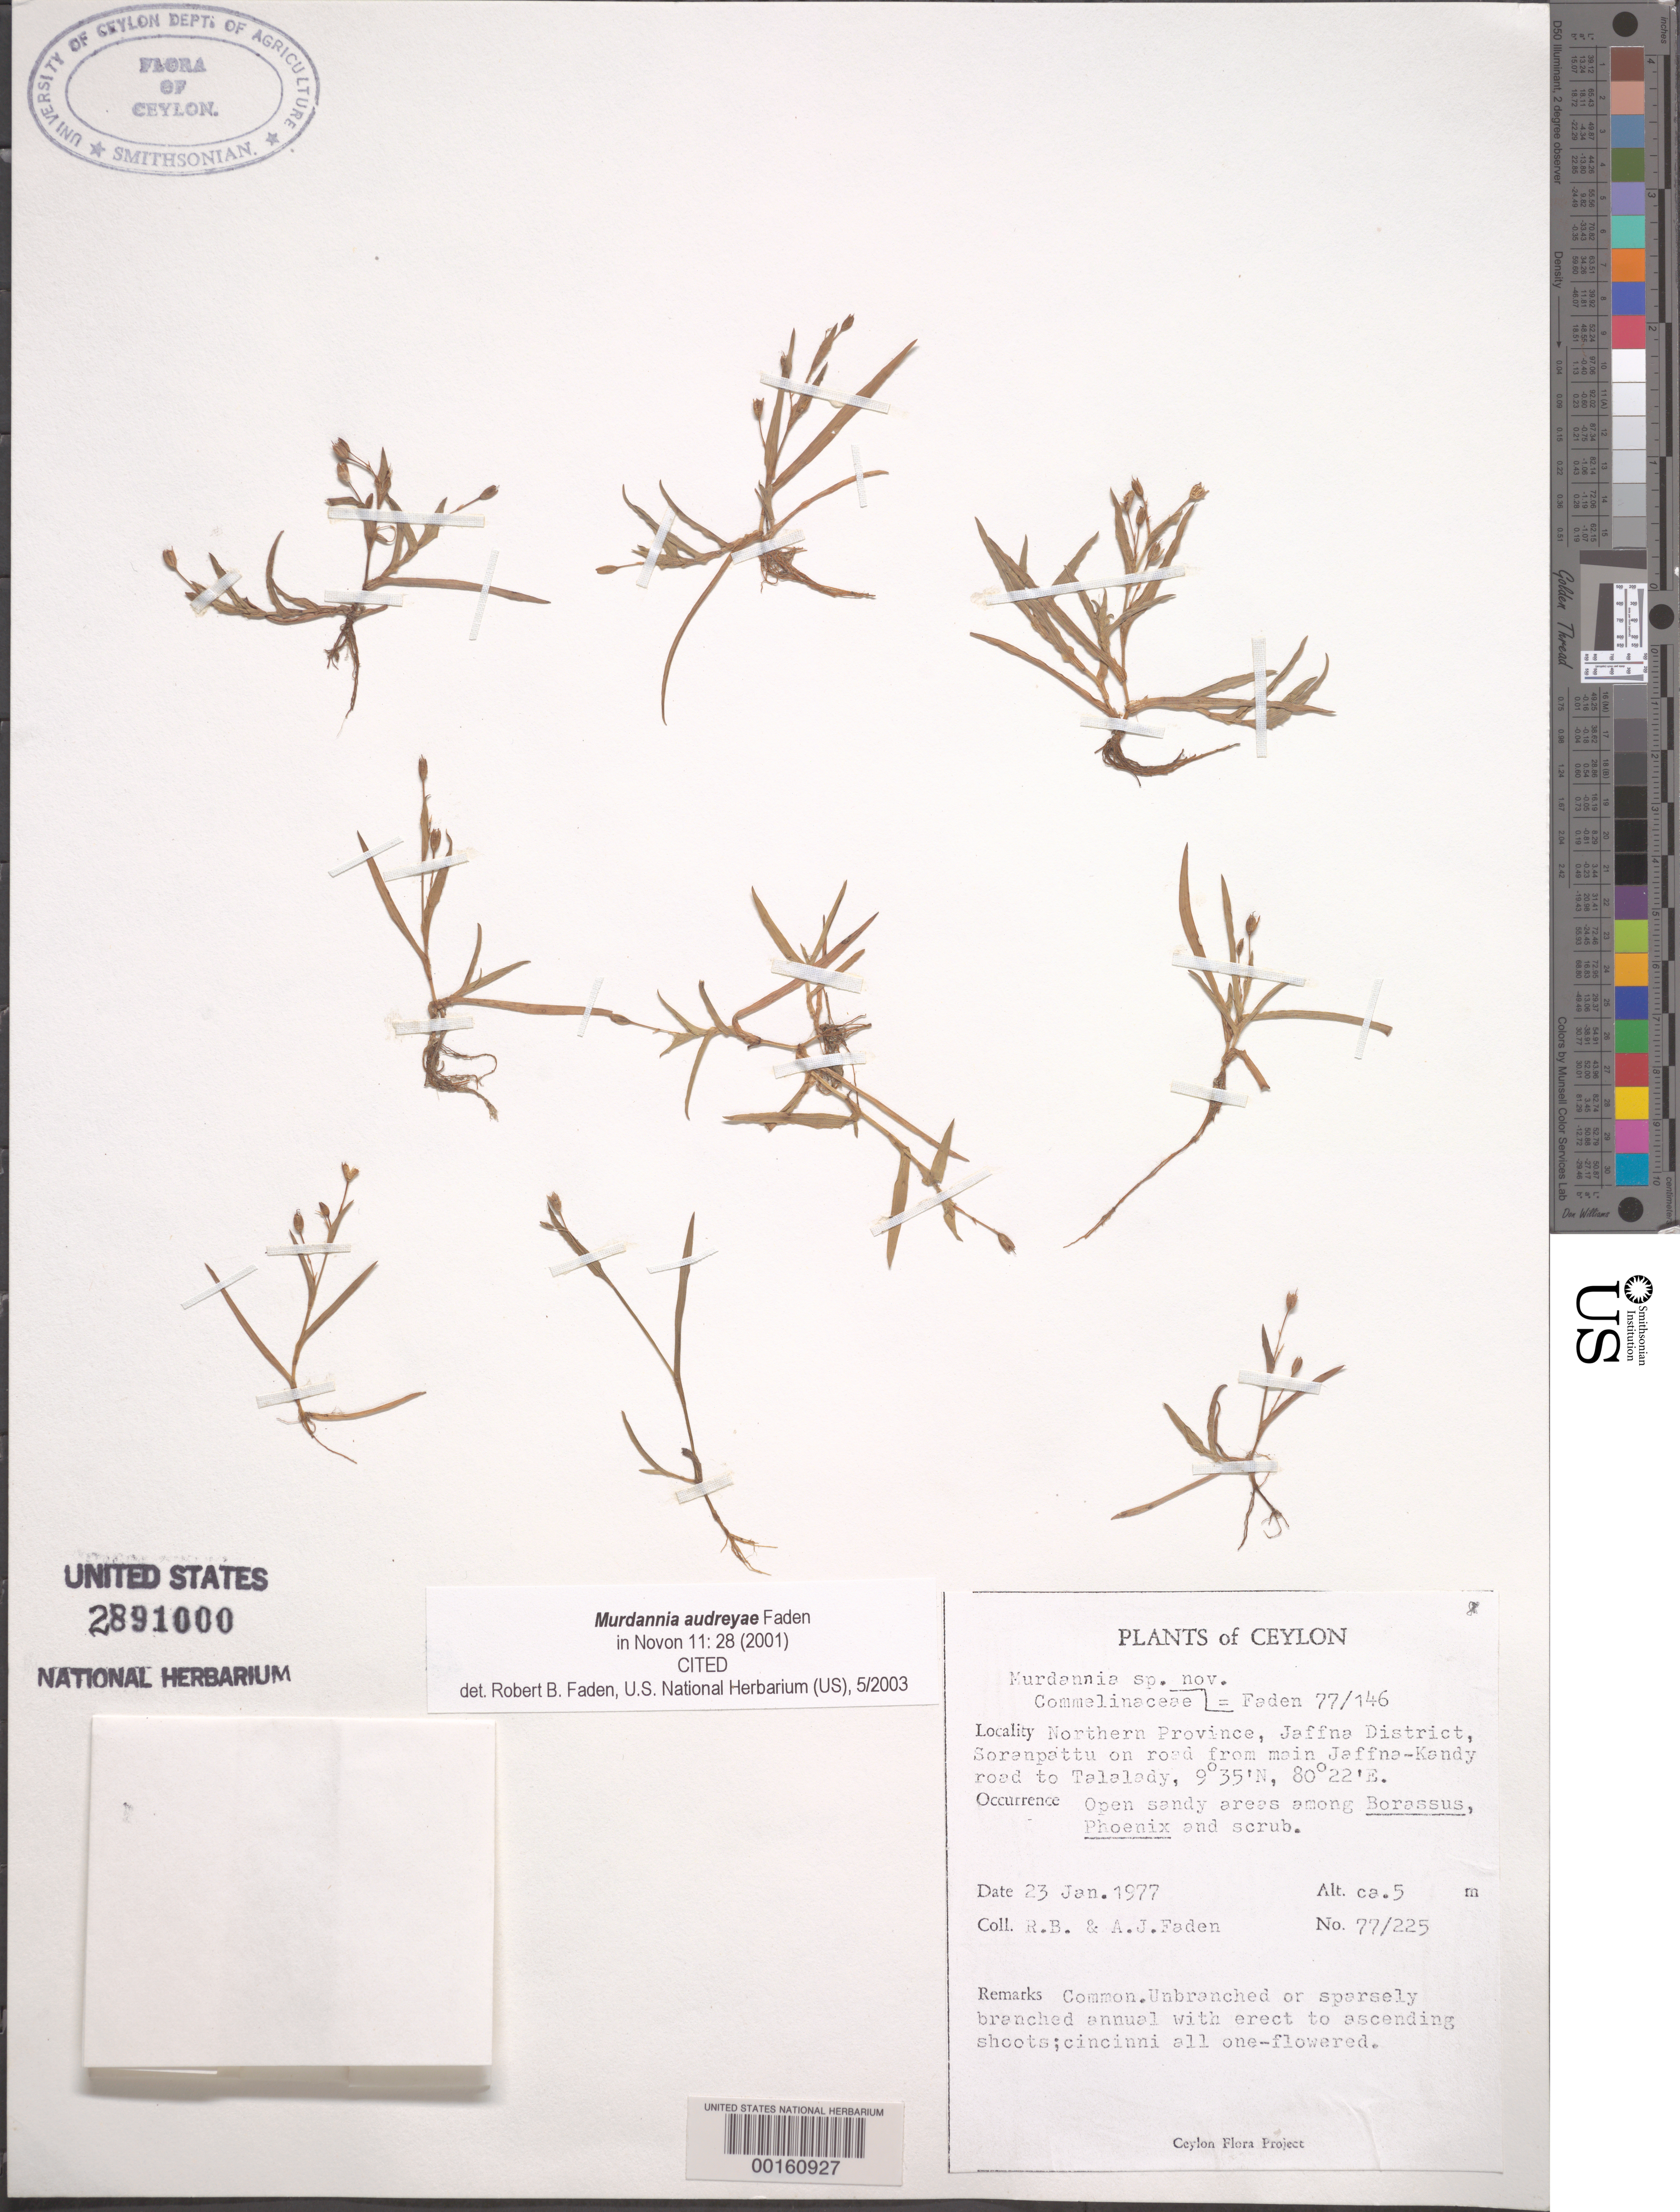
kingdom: Plantae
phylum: Tracheophyta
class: Liliopsida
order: Commelinales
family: Commelinaceae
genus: Murdannia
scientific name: Murdannia sp.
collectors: R. B. Faden & A. J. Faden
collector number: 77/225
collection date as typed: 23 Jan 1977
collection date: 1977-01-23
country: Sri Lanka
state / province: Northern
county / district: Jaffna Dist.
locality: Soranpattu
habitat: Open sand and scrub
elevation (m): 5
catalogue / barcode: US 2891000